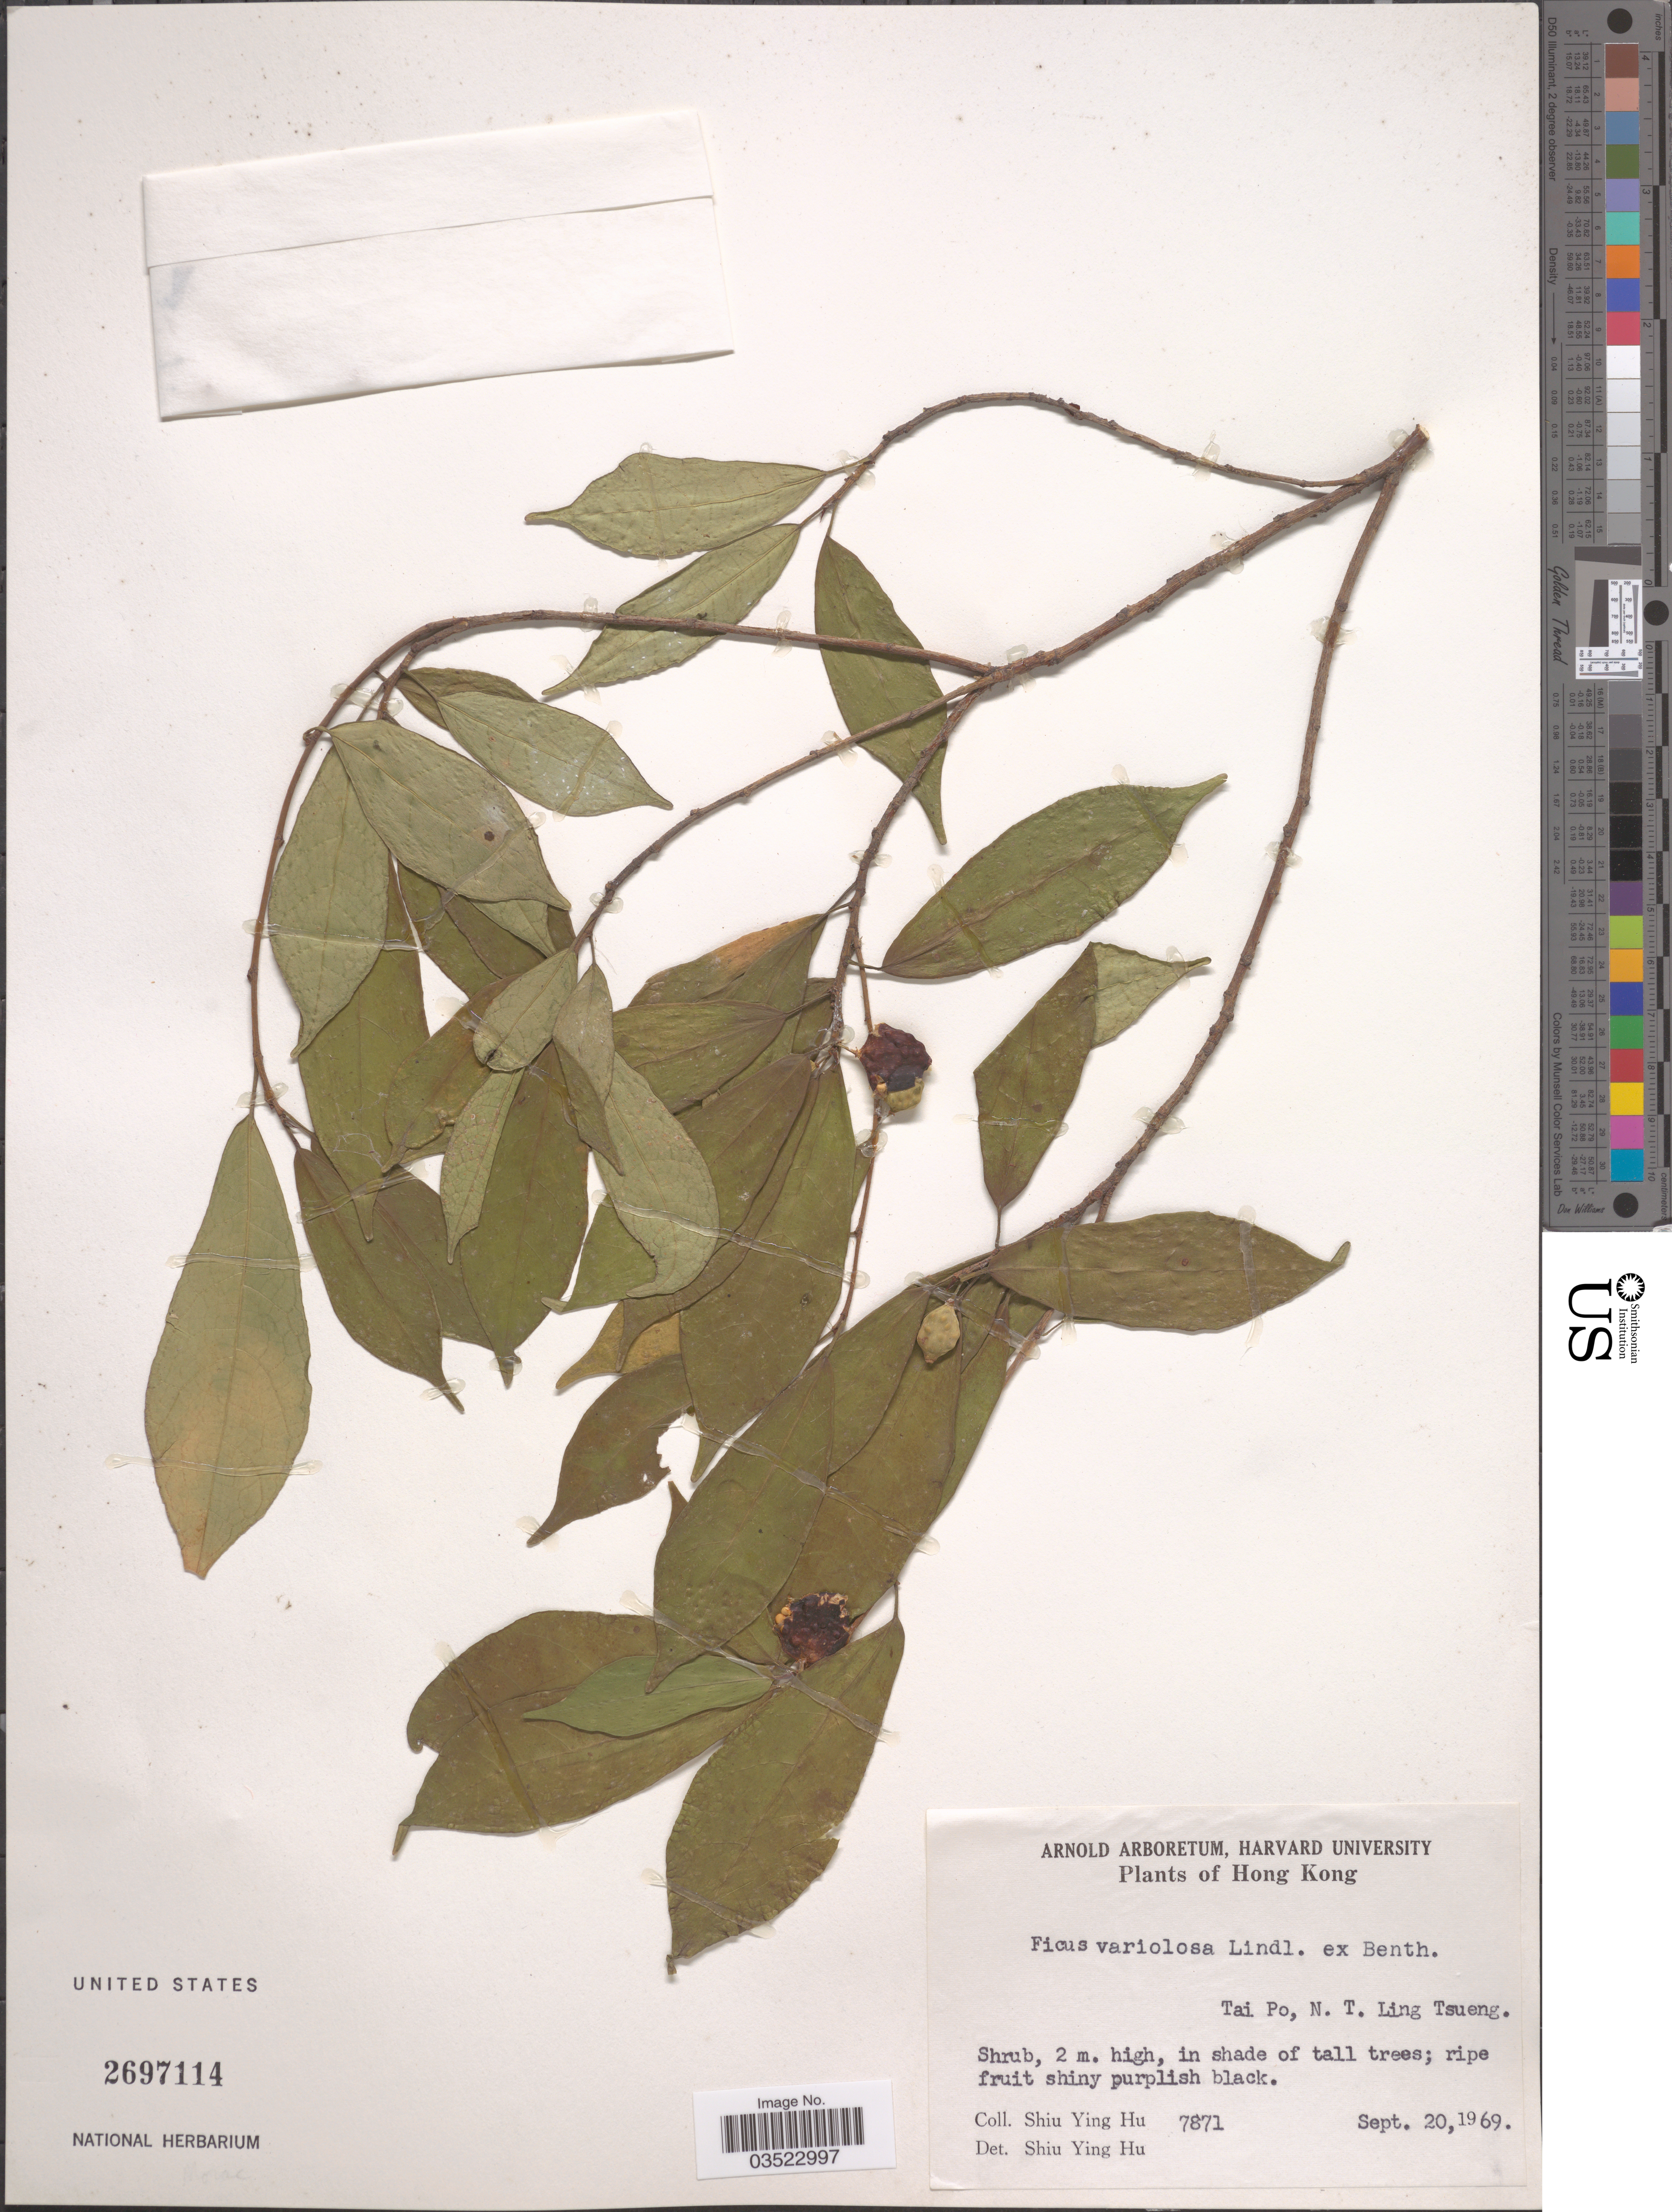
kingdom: Plantae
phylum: Tracheophyta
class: Magnoliopsida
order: Rosales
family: Moraceae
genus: Ficus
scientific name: Ficus variolosa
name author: Lindl. ex Benth.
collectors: S. Y. Hu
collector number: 7871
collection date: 1969-09-20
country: China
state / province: Hong Kong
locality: Tai Po, N. T. Ling Tsueng.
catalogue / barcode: US 2697114